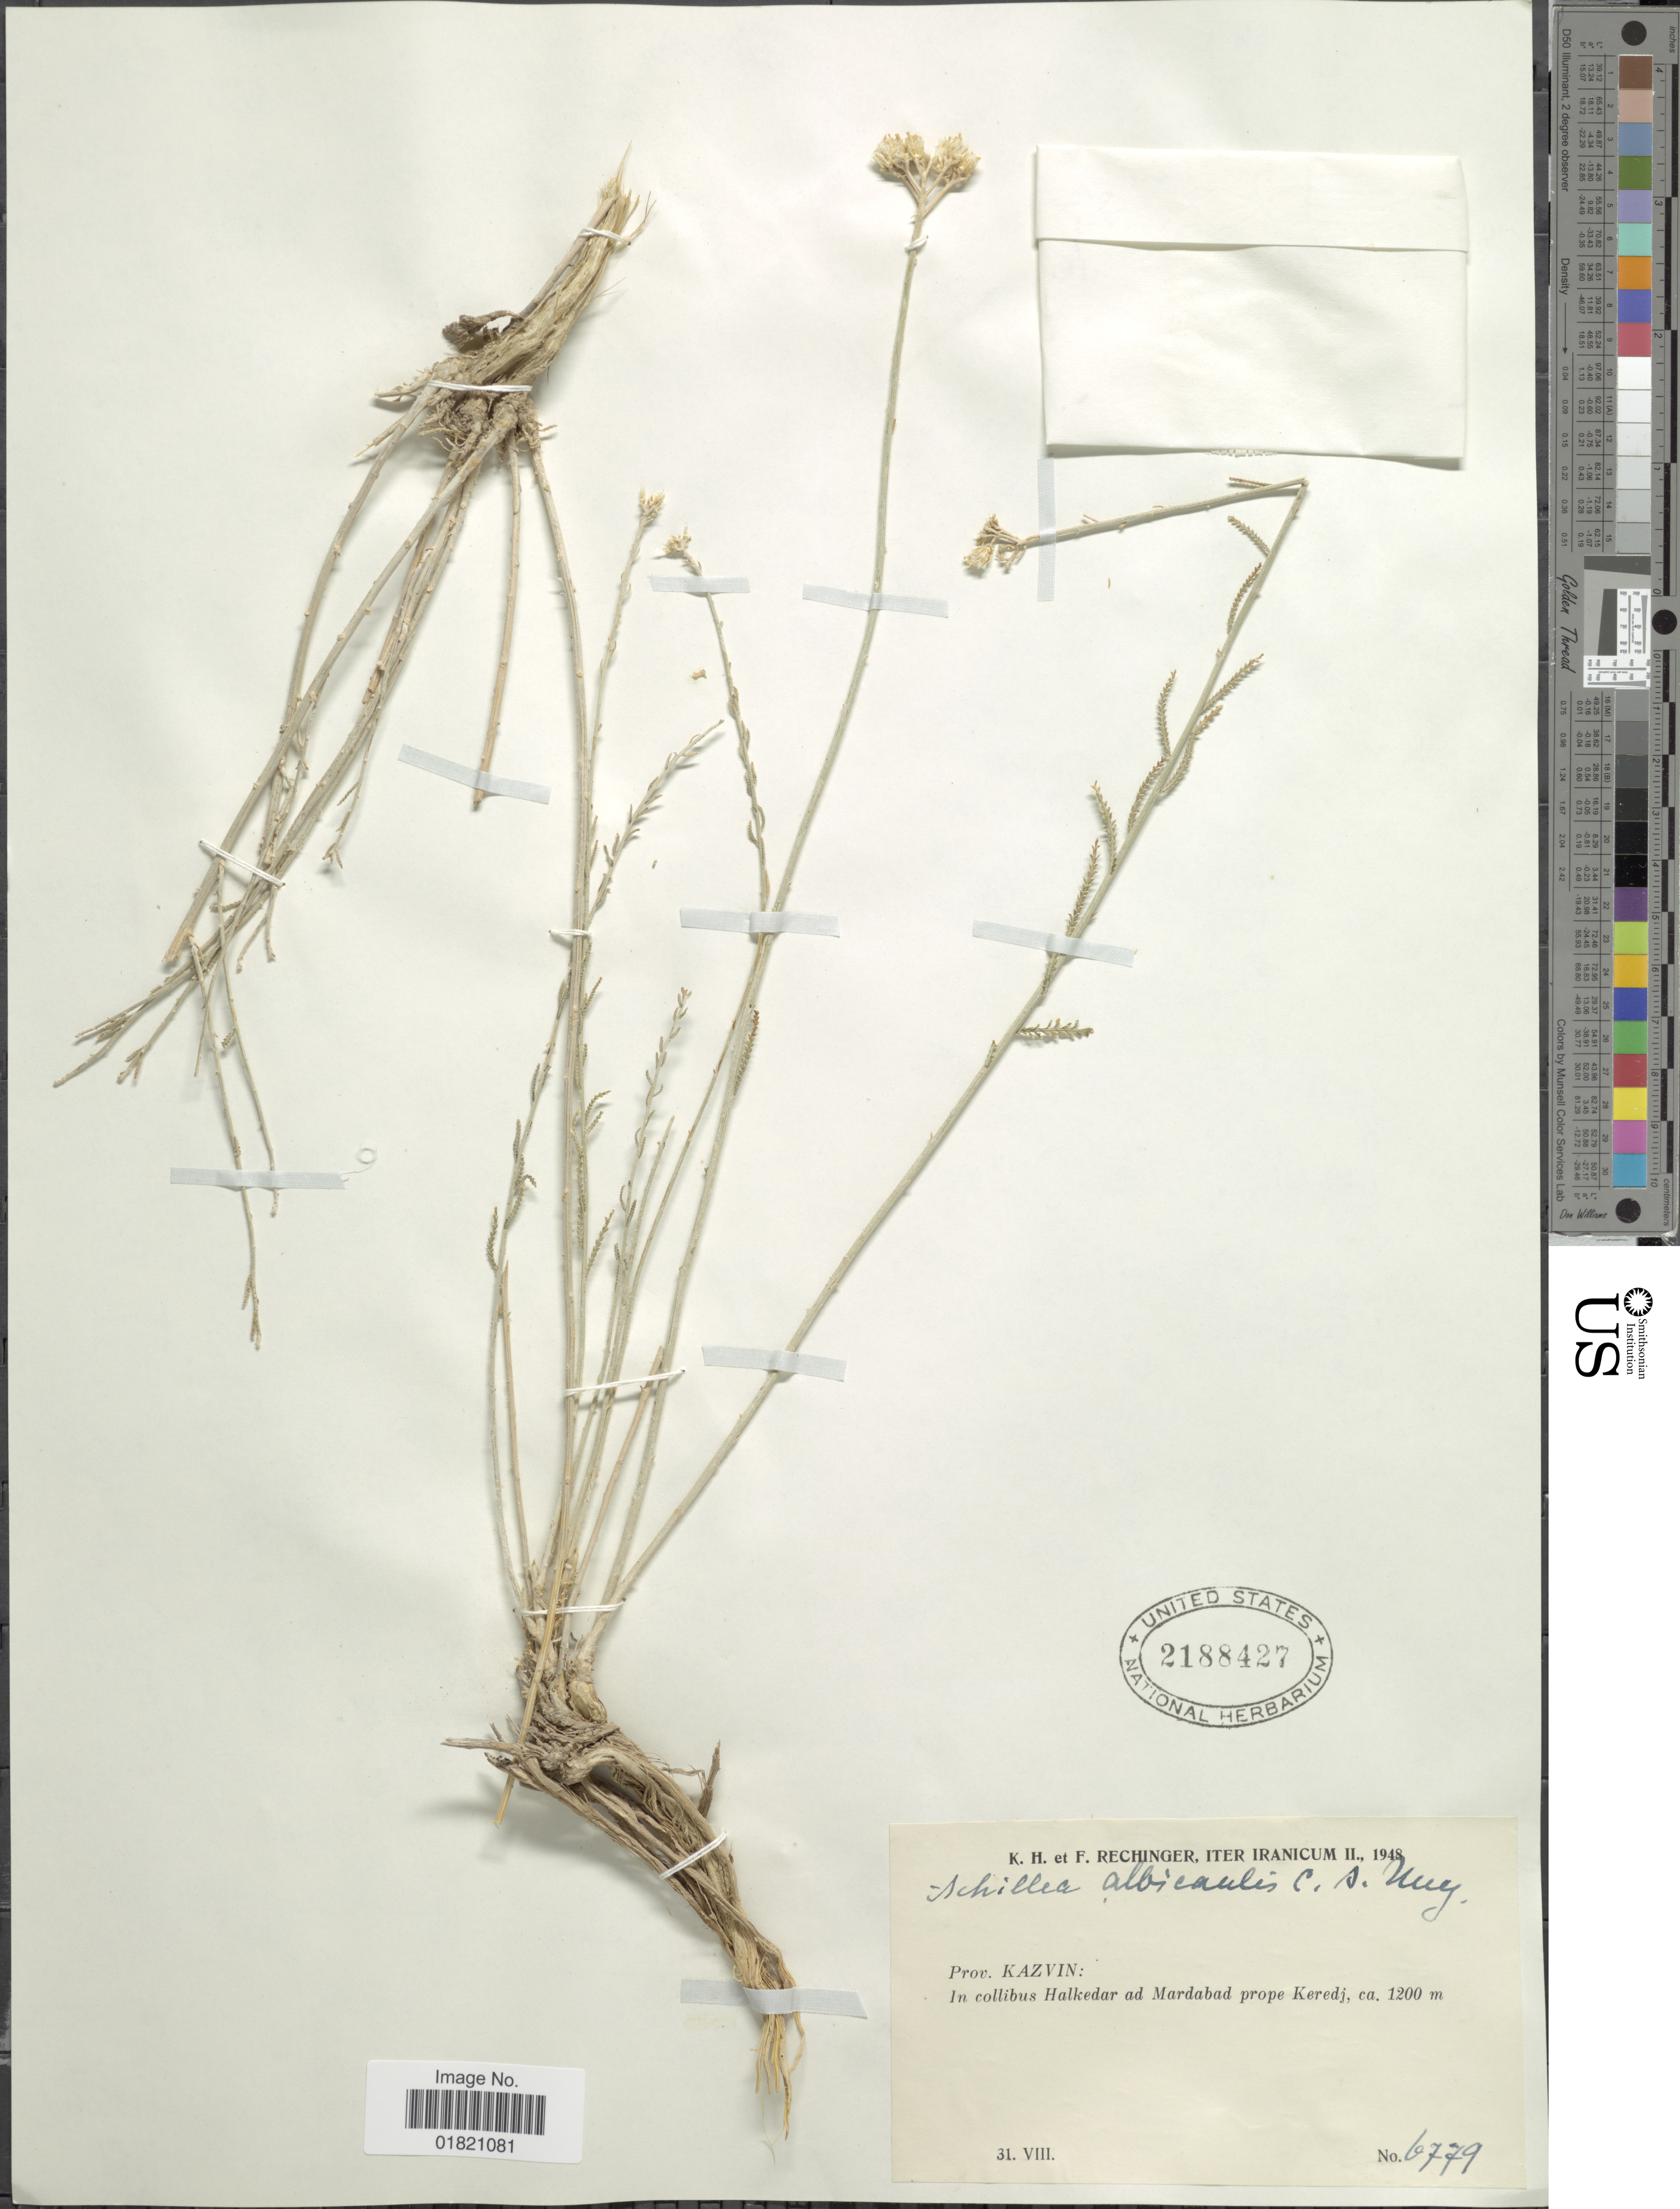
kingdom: Plantae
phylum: Tracheophyta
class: Magnoliopsida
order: Asterales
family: Asteraceae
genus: Achillea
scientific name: Achillea albicaulis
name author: C.A. Mey.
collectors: K. H. Rechinger & F. Rechinger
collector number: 6779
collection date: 1948-08-31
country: Iran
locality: Prov. Kazvin: In collibus Halkedar ad Mardabad prope Keredj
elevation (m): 1200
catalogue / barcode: US 2188427